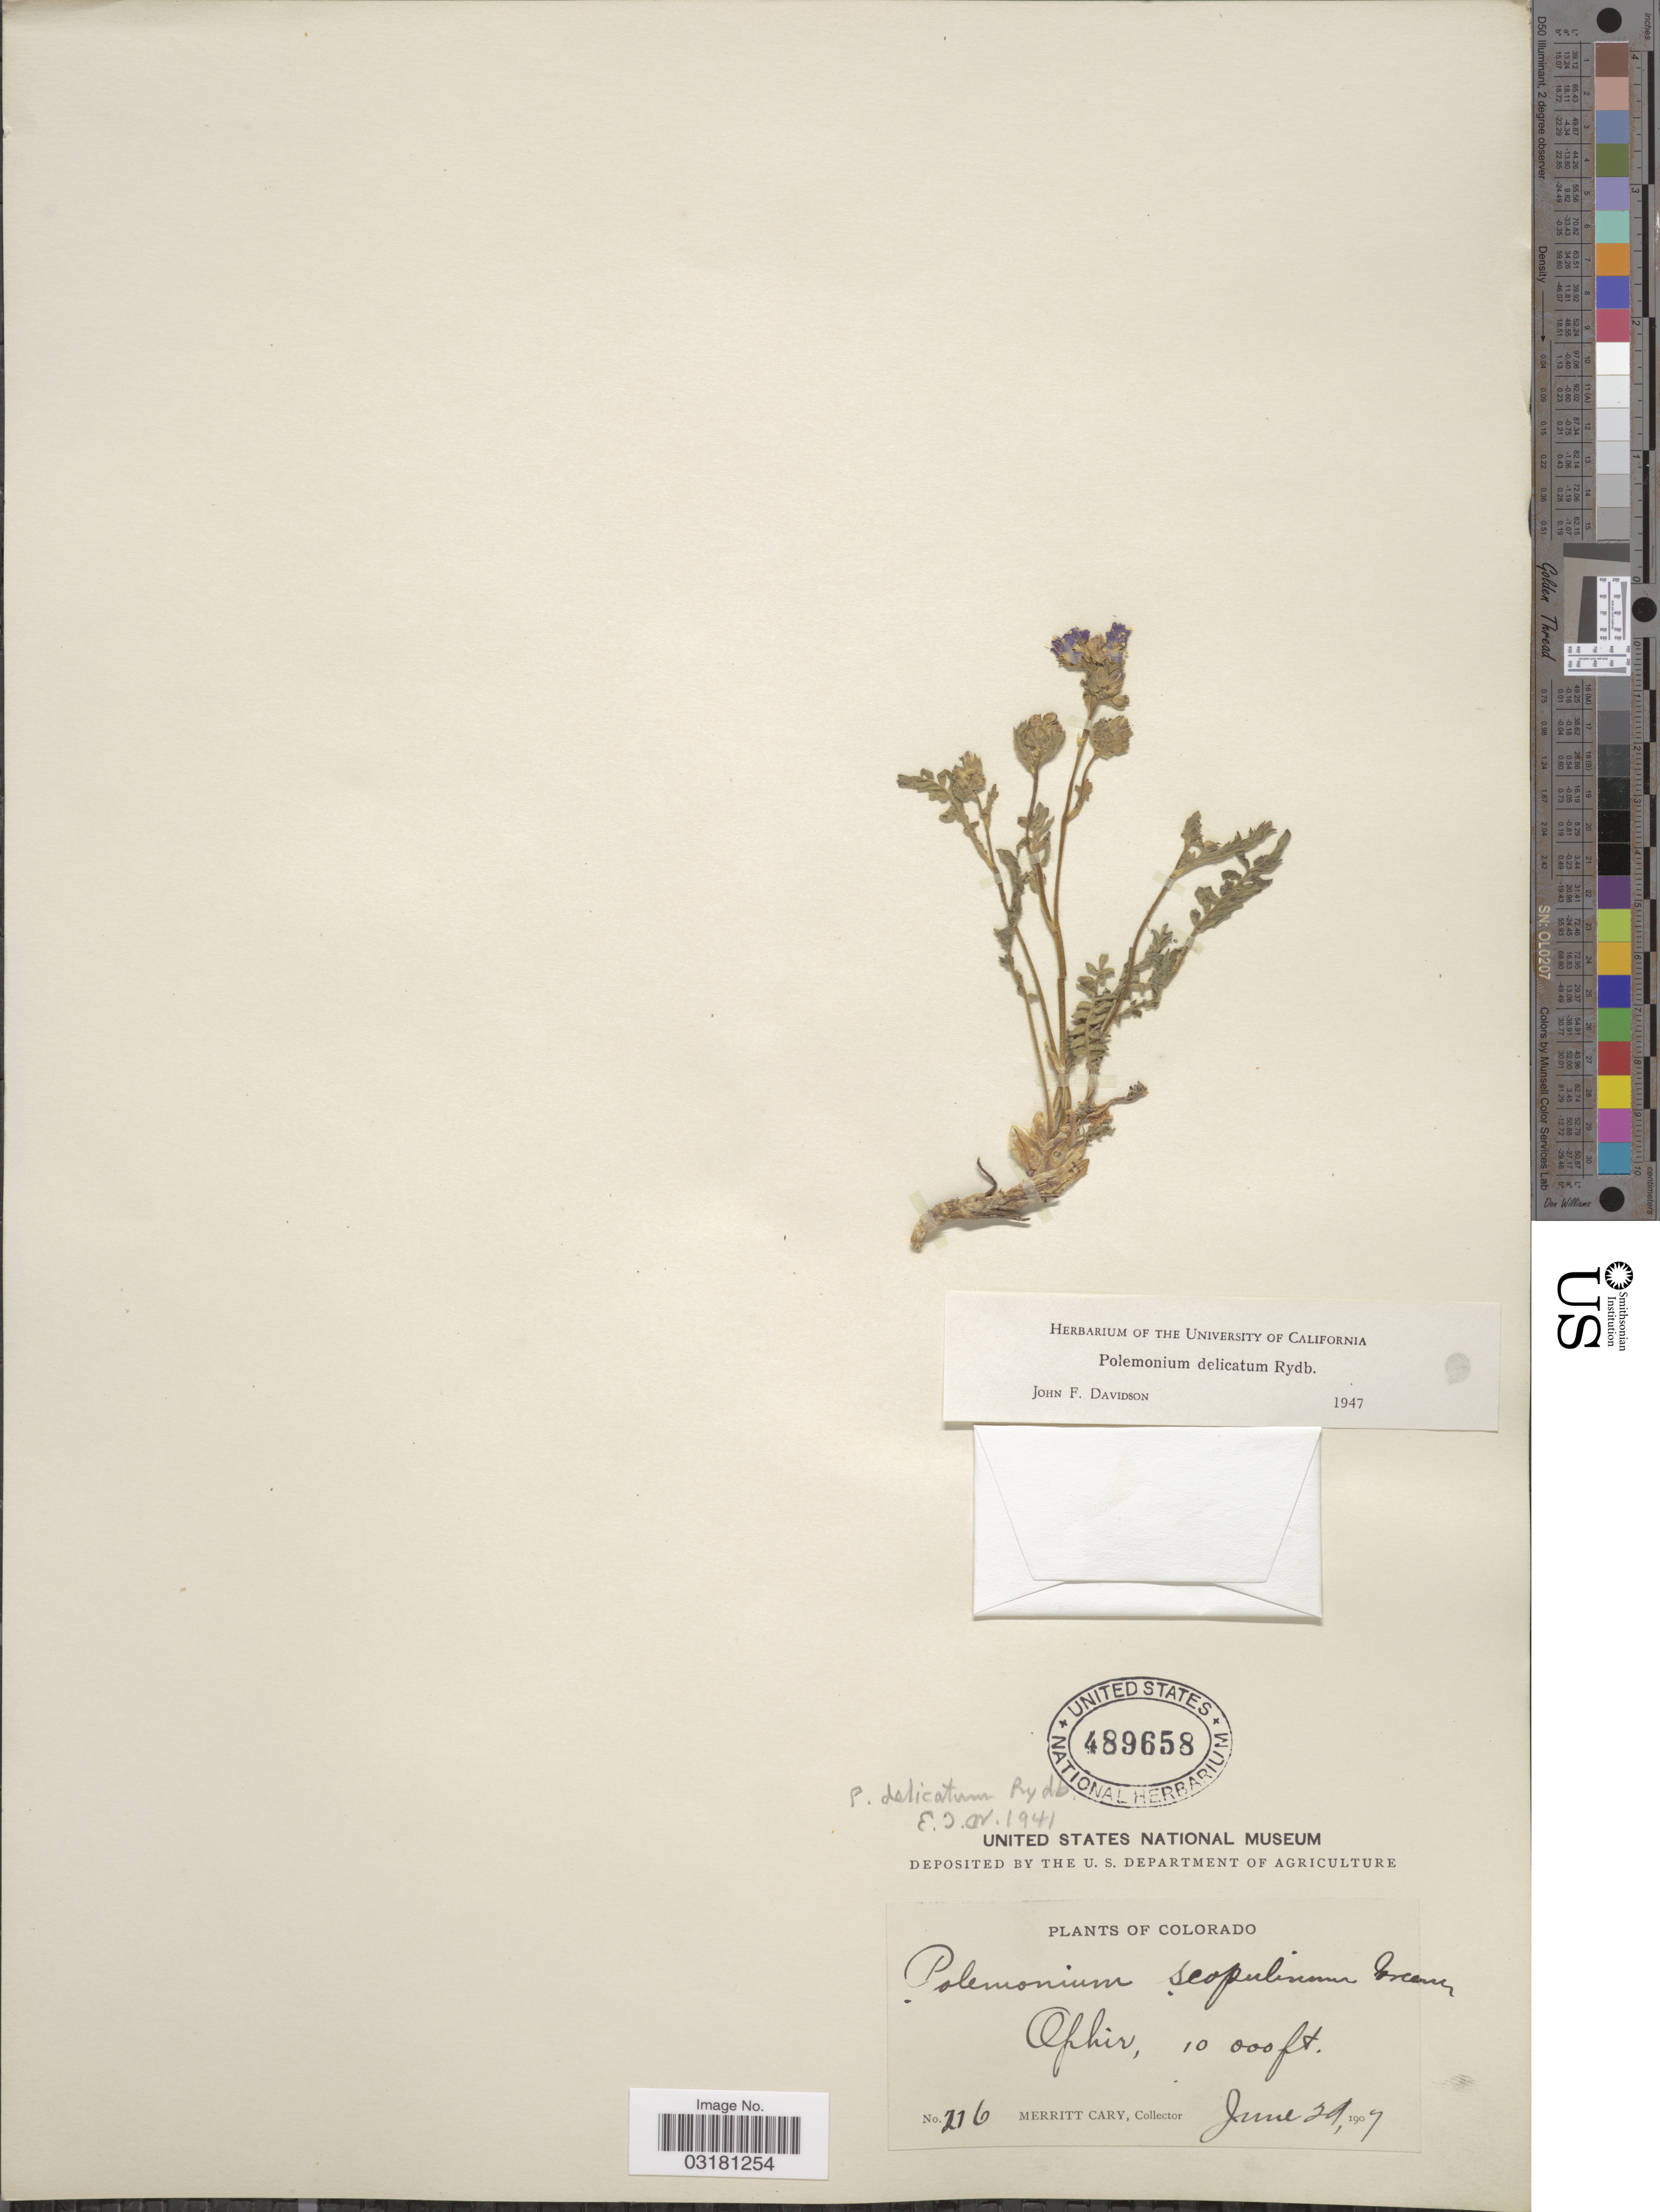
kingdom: Plantae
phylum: Tracheophyta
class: Magnoliopsida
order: Ericales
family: Polemoniaceae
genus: Polemonium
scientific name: Polemonium delicatum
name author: Rydb.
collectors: M. Cary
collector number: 216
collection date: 1907-06-29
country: United States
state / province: Colorado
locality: Ophir.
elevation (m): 3048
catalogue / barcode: US 489658